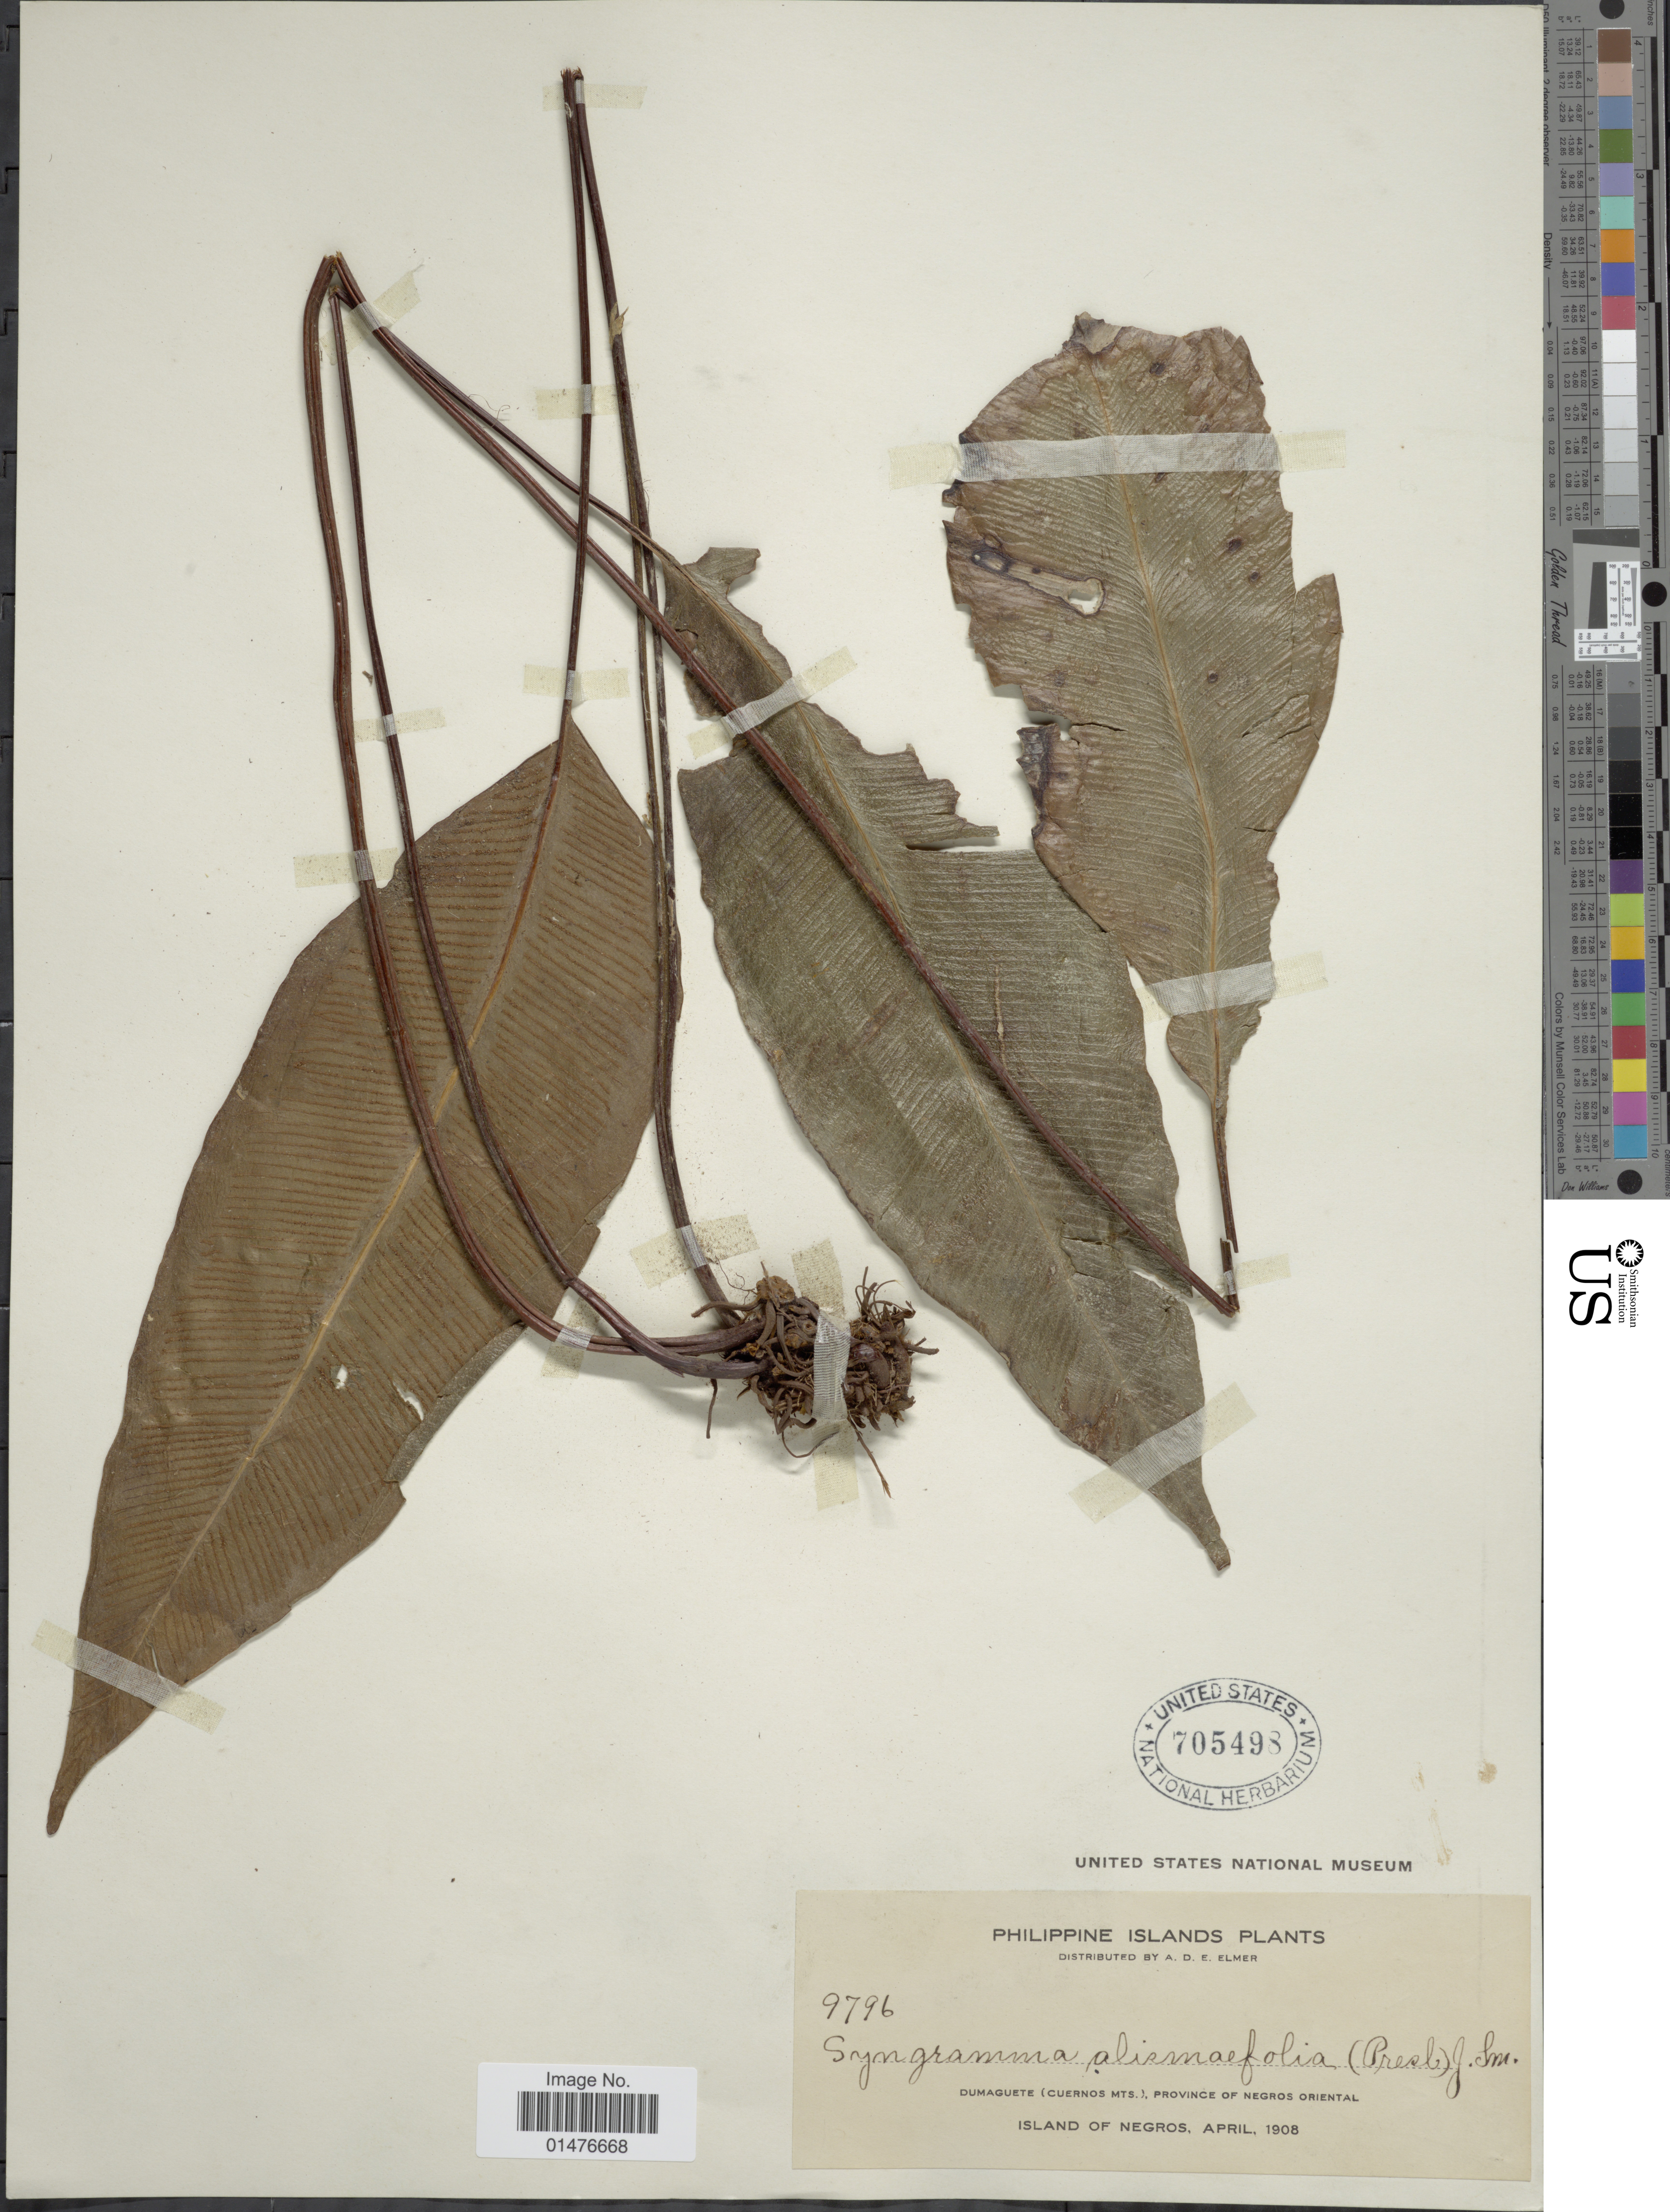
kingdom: Plantae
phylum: Tracheophyta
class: Polypodiopsida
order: Polypodiales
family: Pteridaceae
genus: Syngramma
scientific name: Syngramma alismifolia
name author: (C. Presl) J. Sm.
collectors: A. D. E. Elmer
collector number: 9796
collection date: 1908-04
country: Philippines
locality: Philippine islands, Dumaguete (cuernos mts.), Province of negros oriental, Island of negros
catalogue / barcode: US 705498